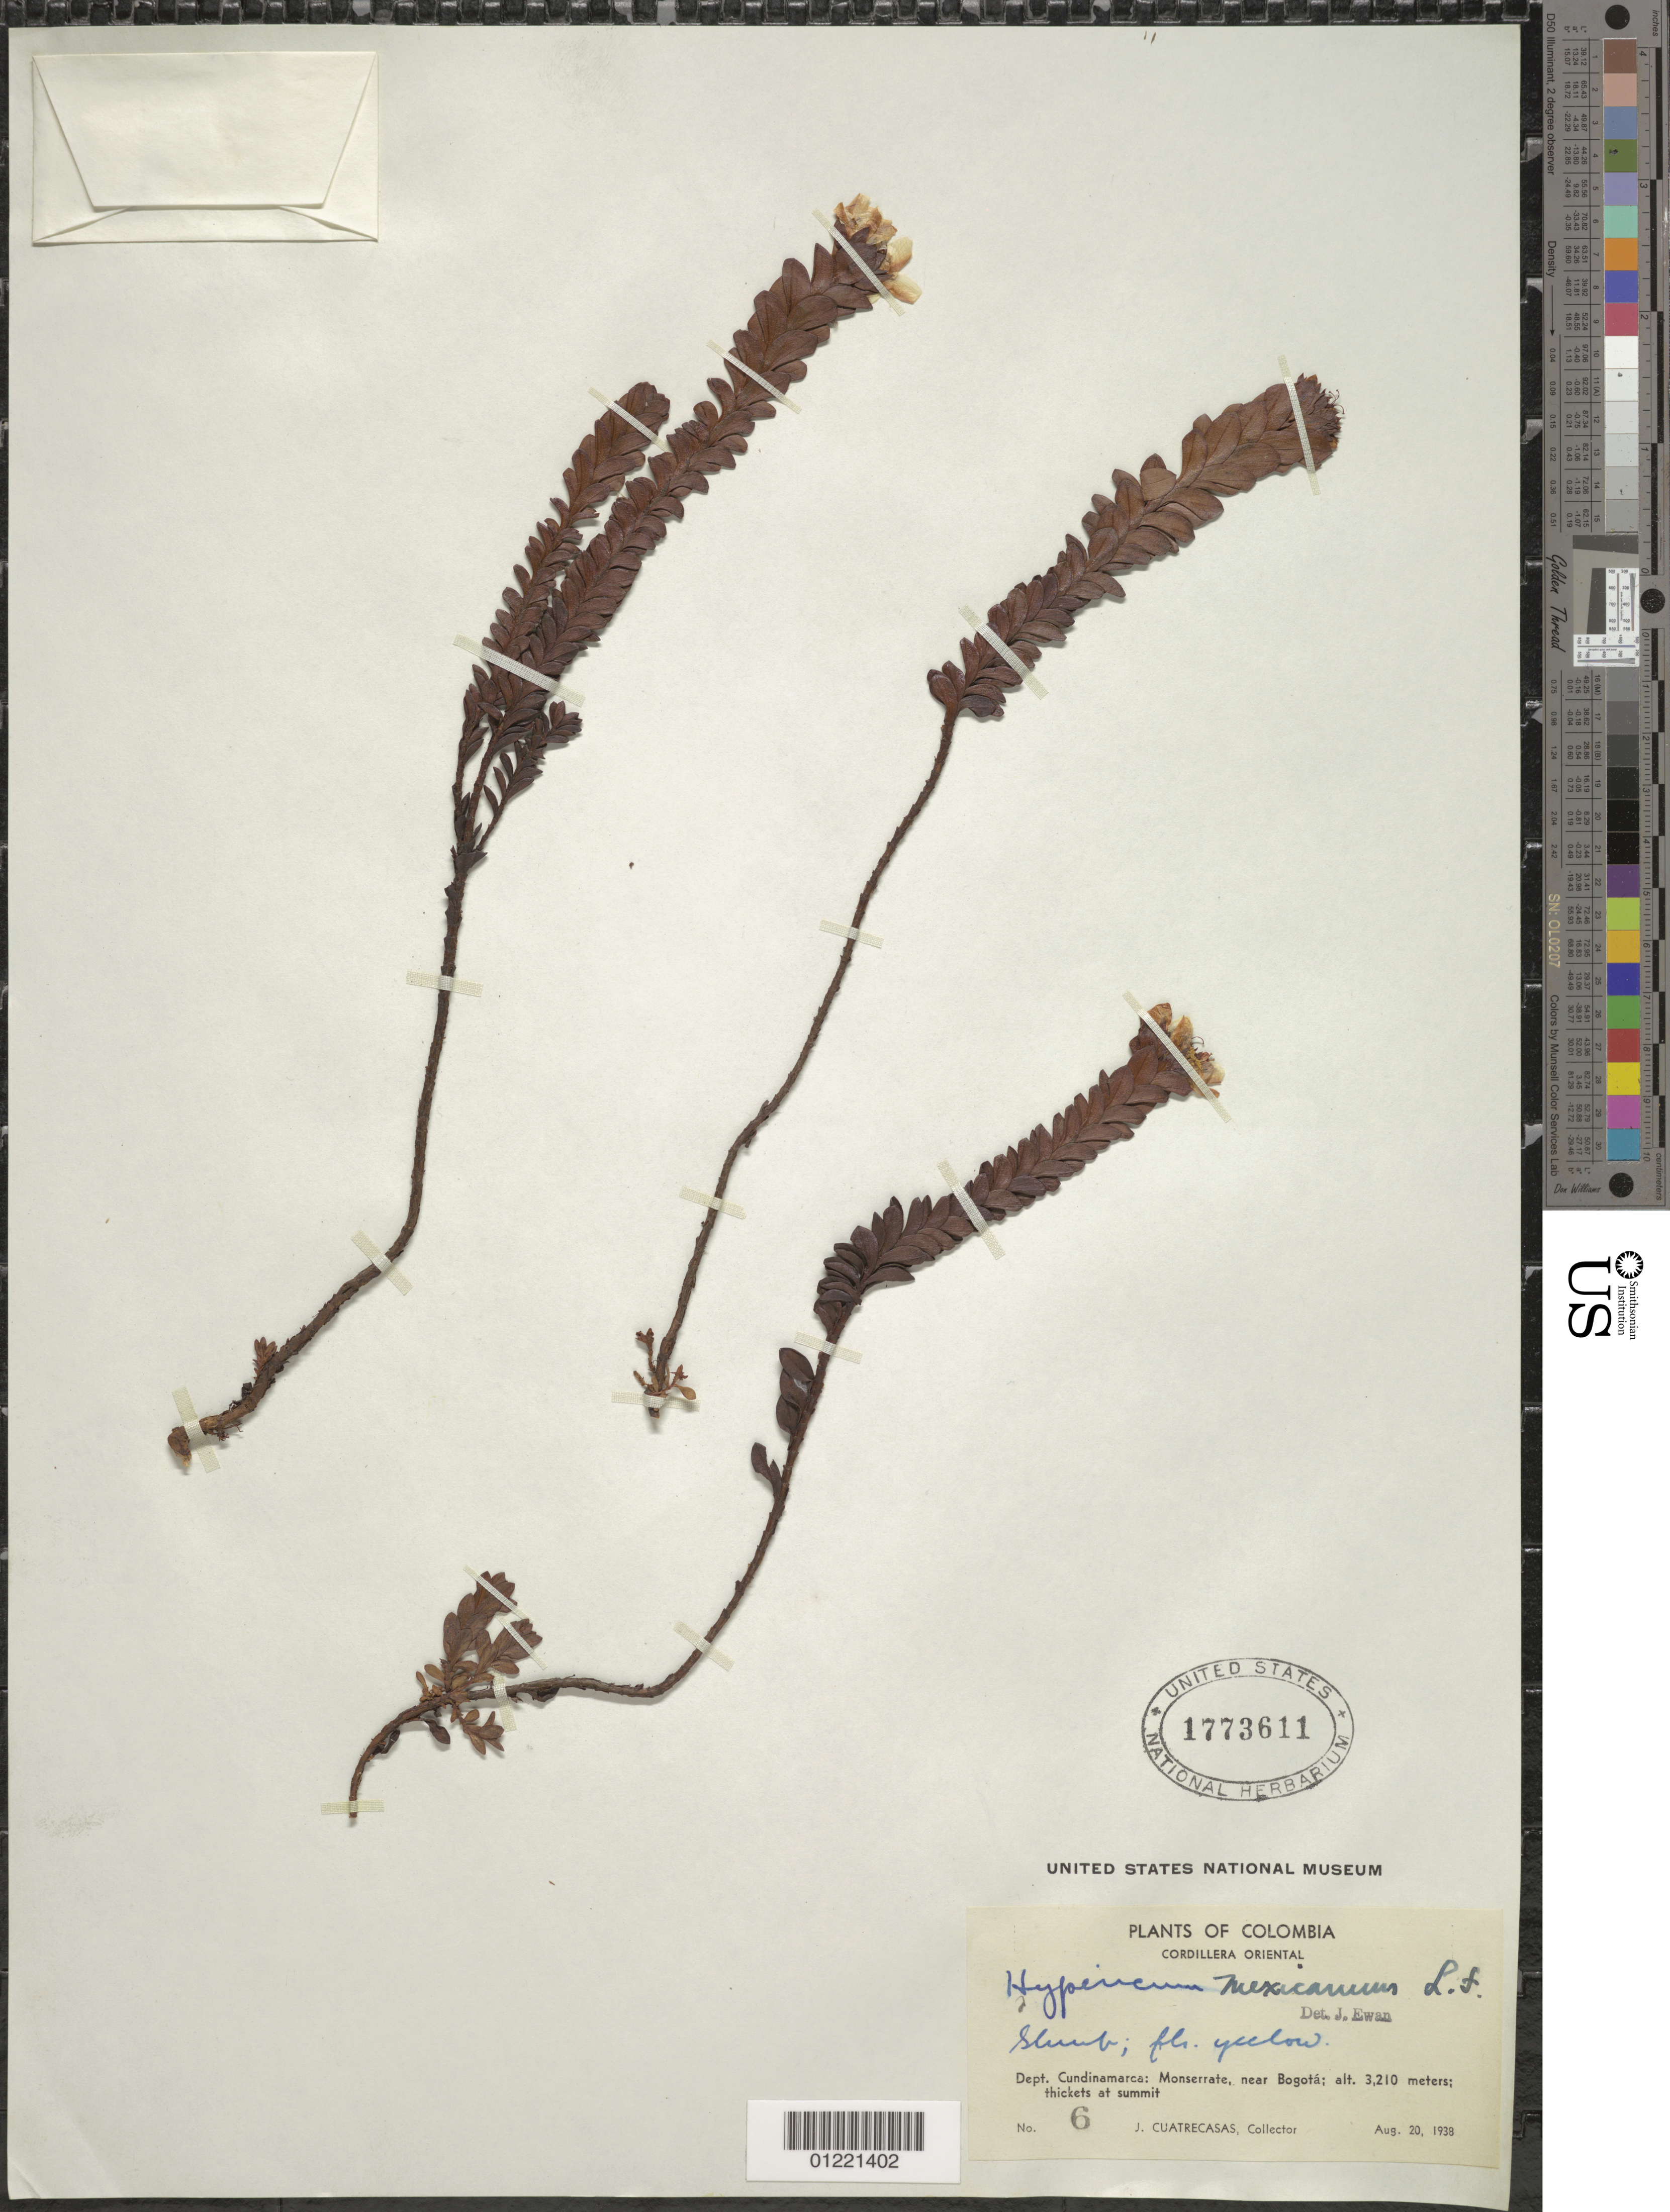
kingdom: Plantae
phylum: Tracheophyta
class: Magnoliopsida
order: Malpighiales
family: Hypericaceae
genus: Hypericum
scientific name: Hypericum mexicanum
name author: L.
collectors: J. Cuatrecasas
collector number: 6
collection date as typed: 20 Aug 1938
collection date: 1938-08-20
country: Colombia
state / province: Cundinamarca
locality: Cordillera Oriental, Monserrate, near Bogota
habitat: thickets at summit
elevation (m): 3210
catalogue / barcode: US 1773611